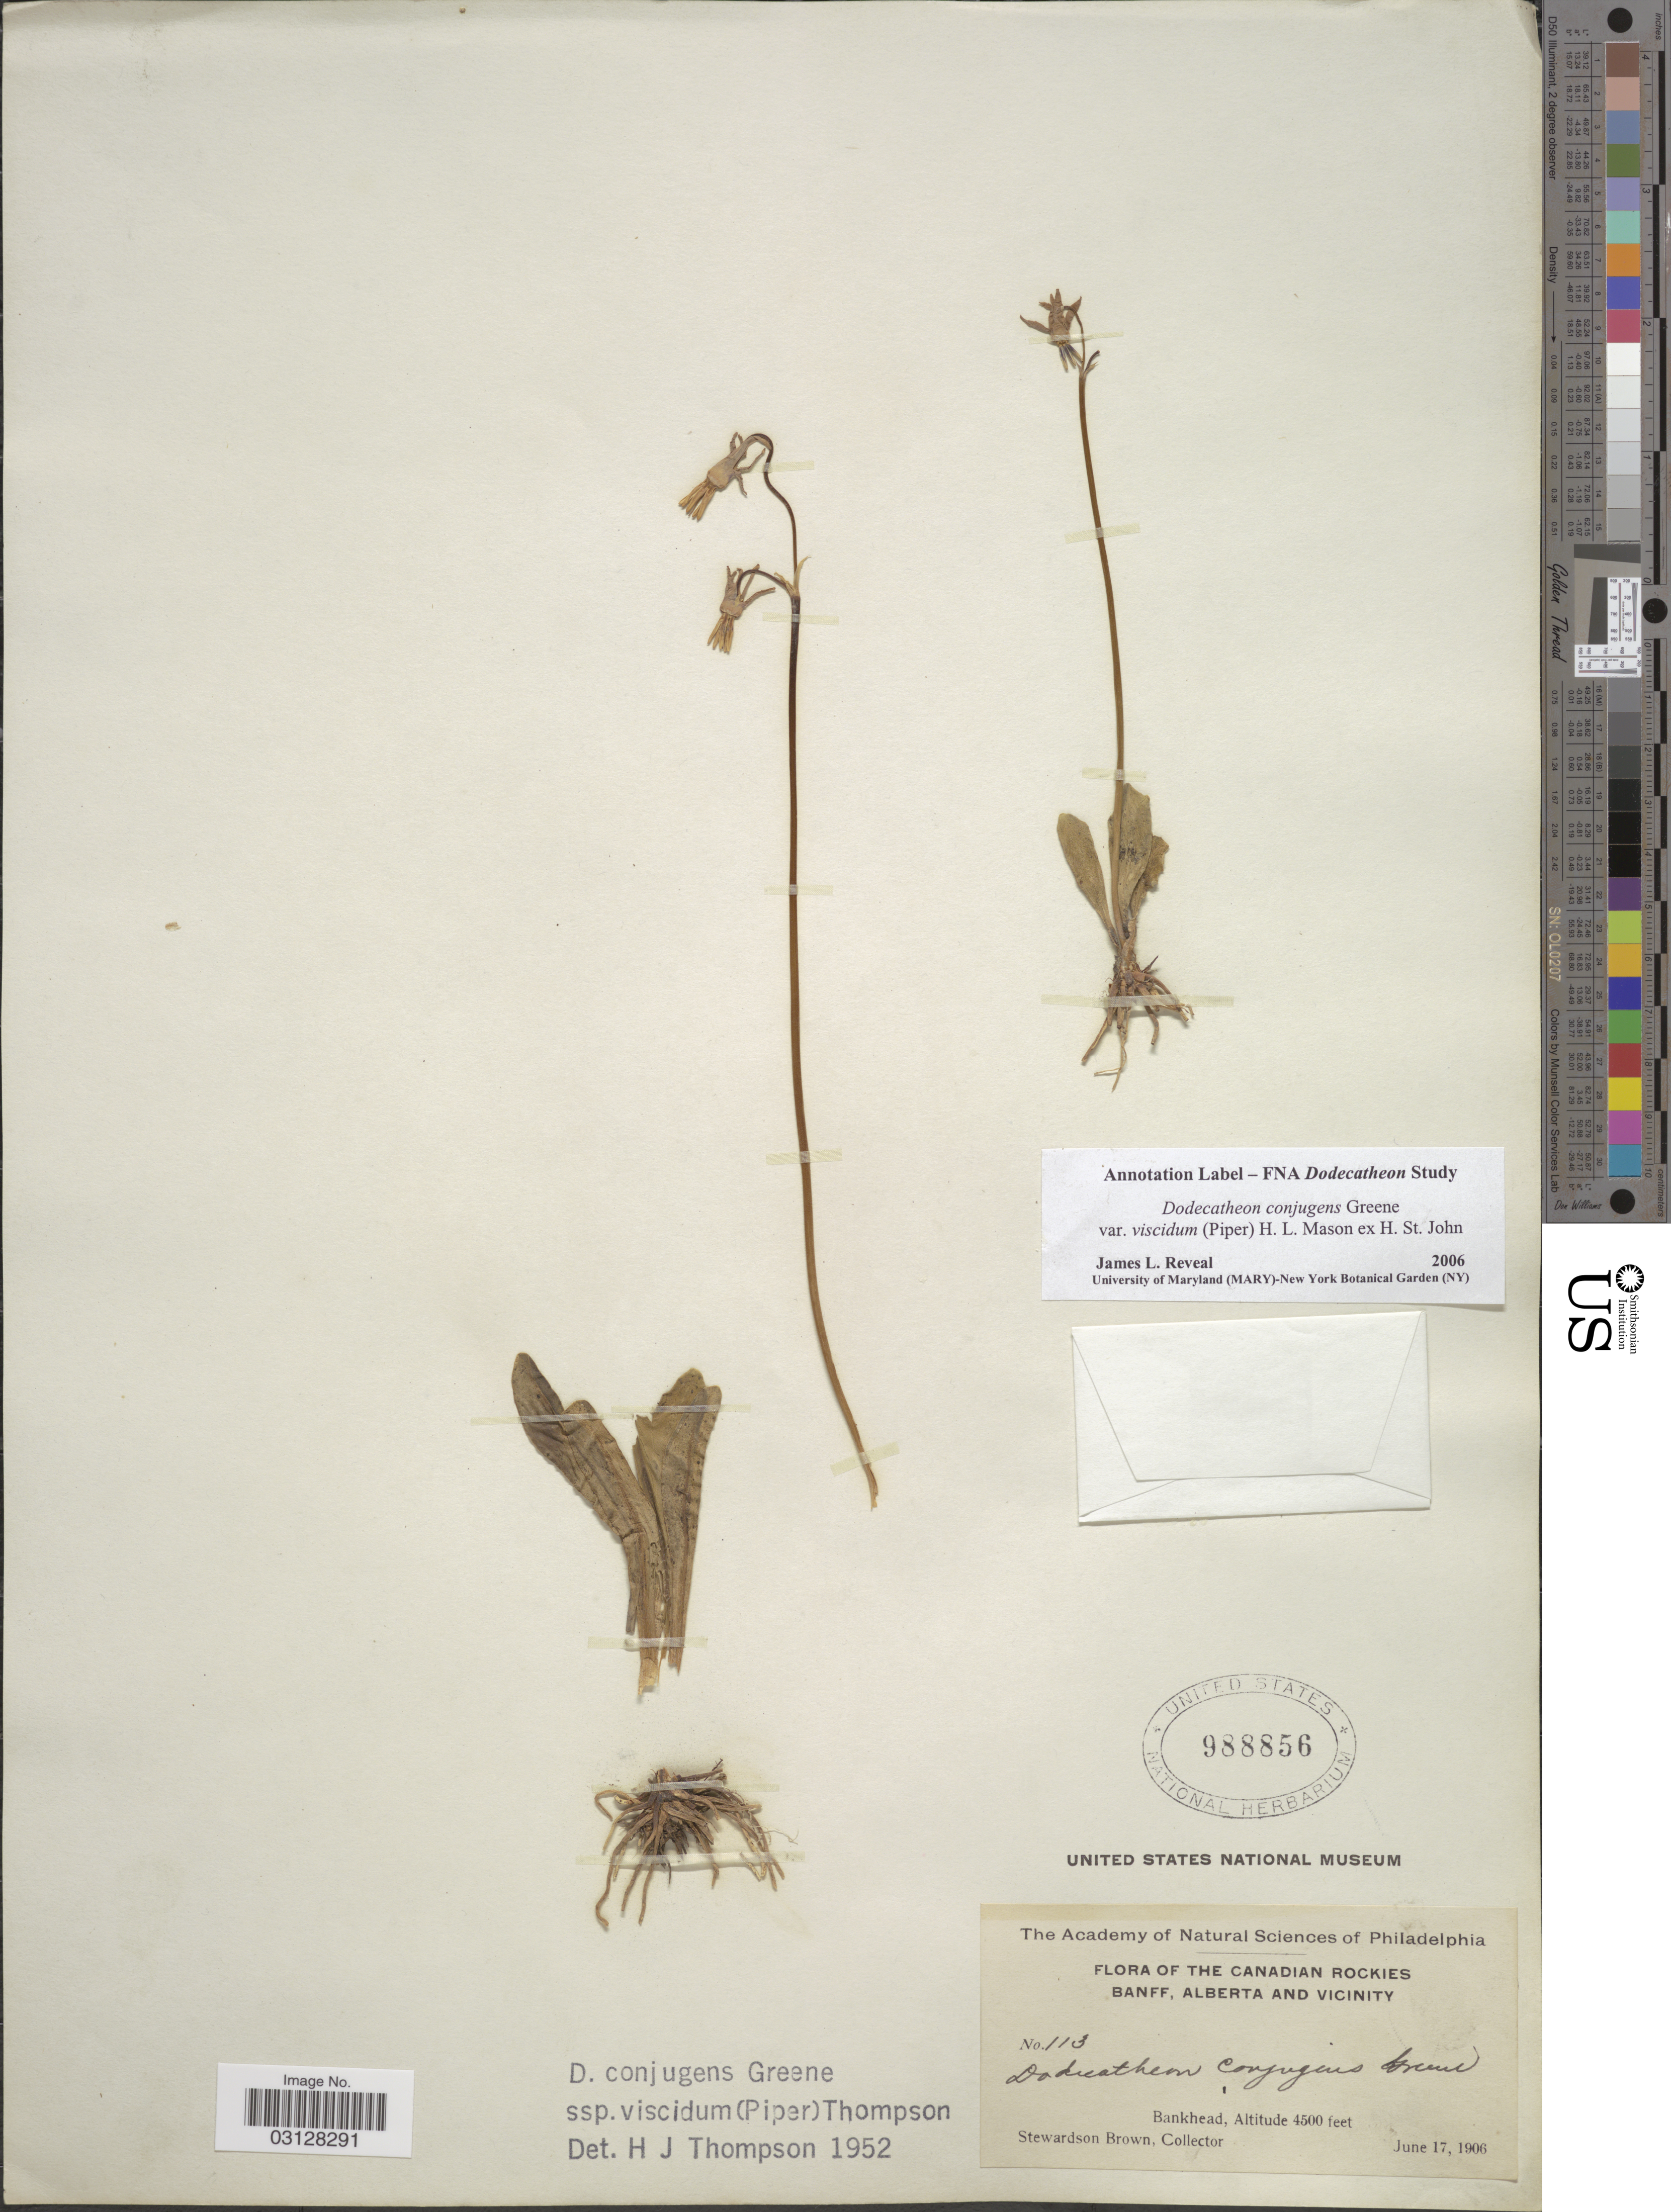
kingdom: Plantae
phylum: Tracheophyta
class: Magnoliopsida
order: Ericales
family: Primulaceae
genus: Dodecatheon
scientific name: Dodecatheon conjugens subsp. viscidum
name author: (Piper) H.J. Thomps.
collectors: S. Brown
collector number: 113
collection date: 1906-06-17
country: Canada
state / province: Alberta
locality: Canadian Rockies. Banff, Alberta and vicinity. Bankhead.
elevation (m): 1372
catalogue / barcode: US 988856